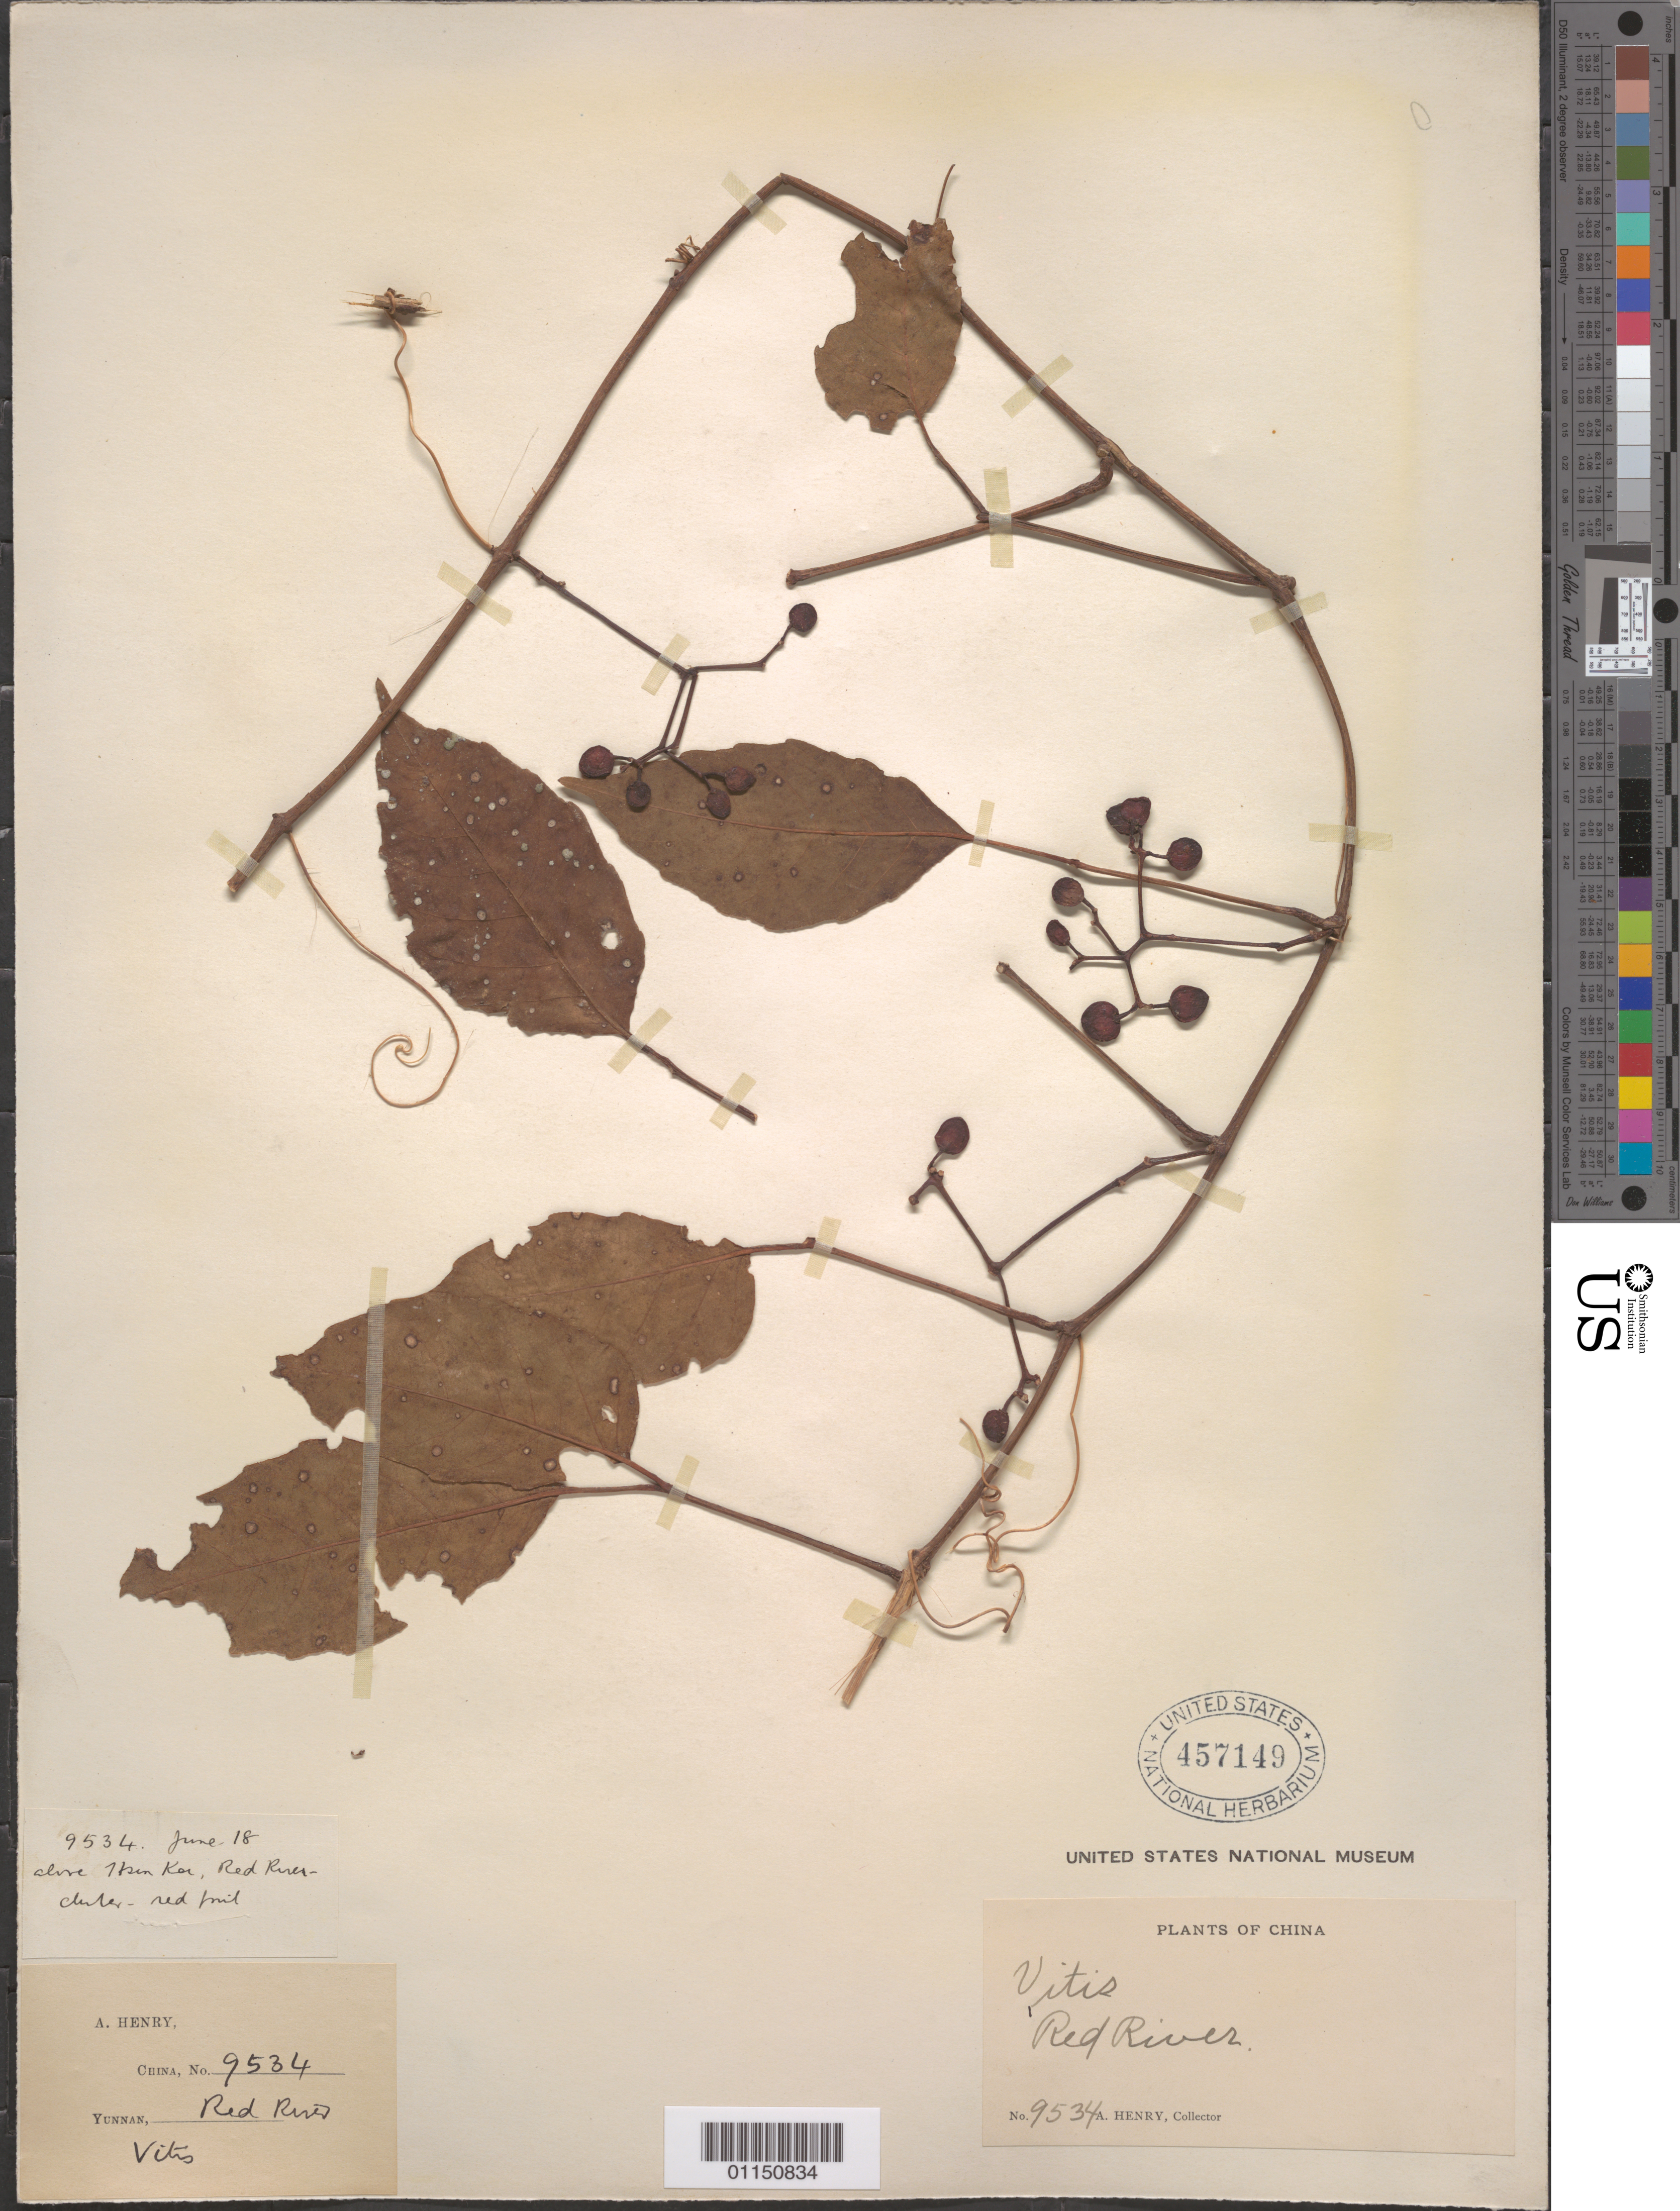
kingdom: Plantae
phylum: Tracheophyta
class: Magnoliopsida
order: Vitales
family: Vitaceae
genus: Tetrastigma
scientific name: Tetrastigma sp.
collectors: A. Henry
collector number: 9534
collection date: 1880/1920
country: China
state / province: Yunnan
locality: Red River.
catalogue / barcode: US 457149